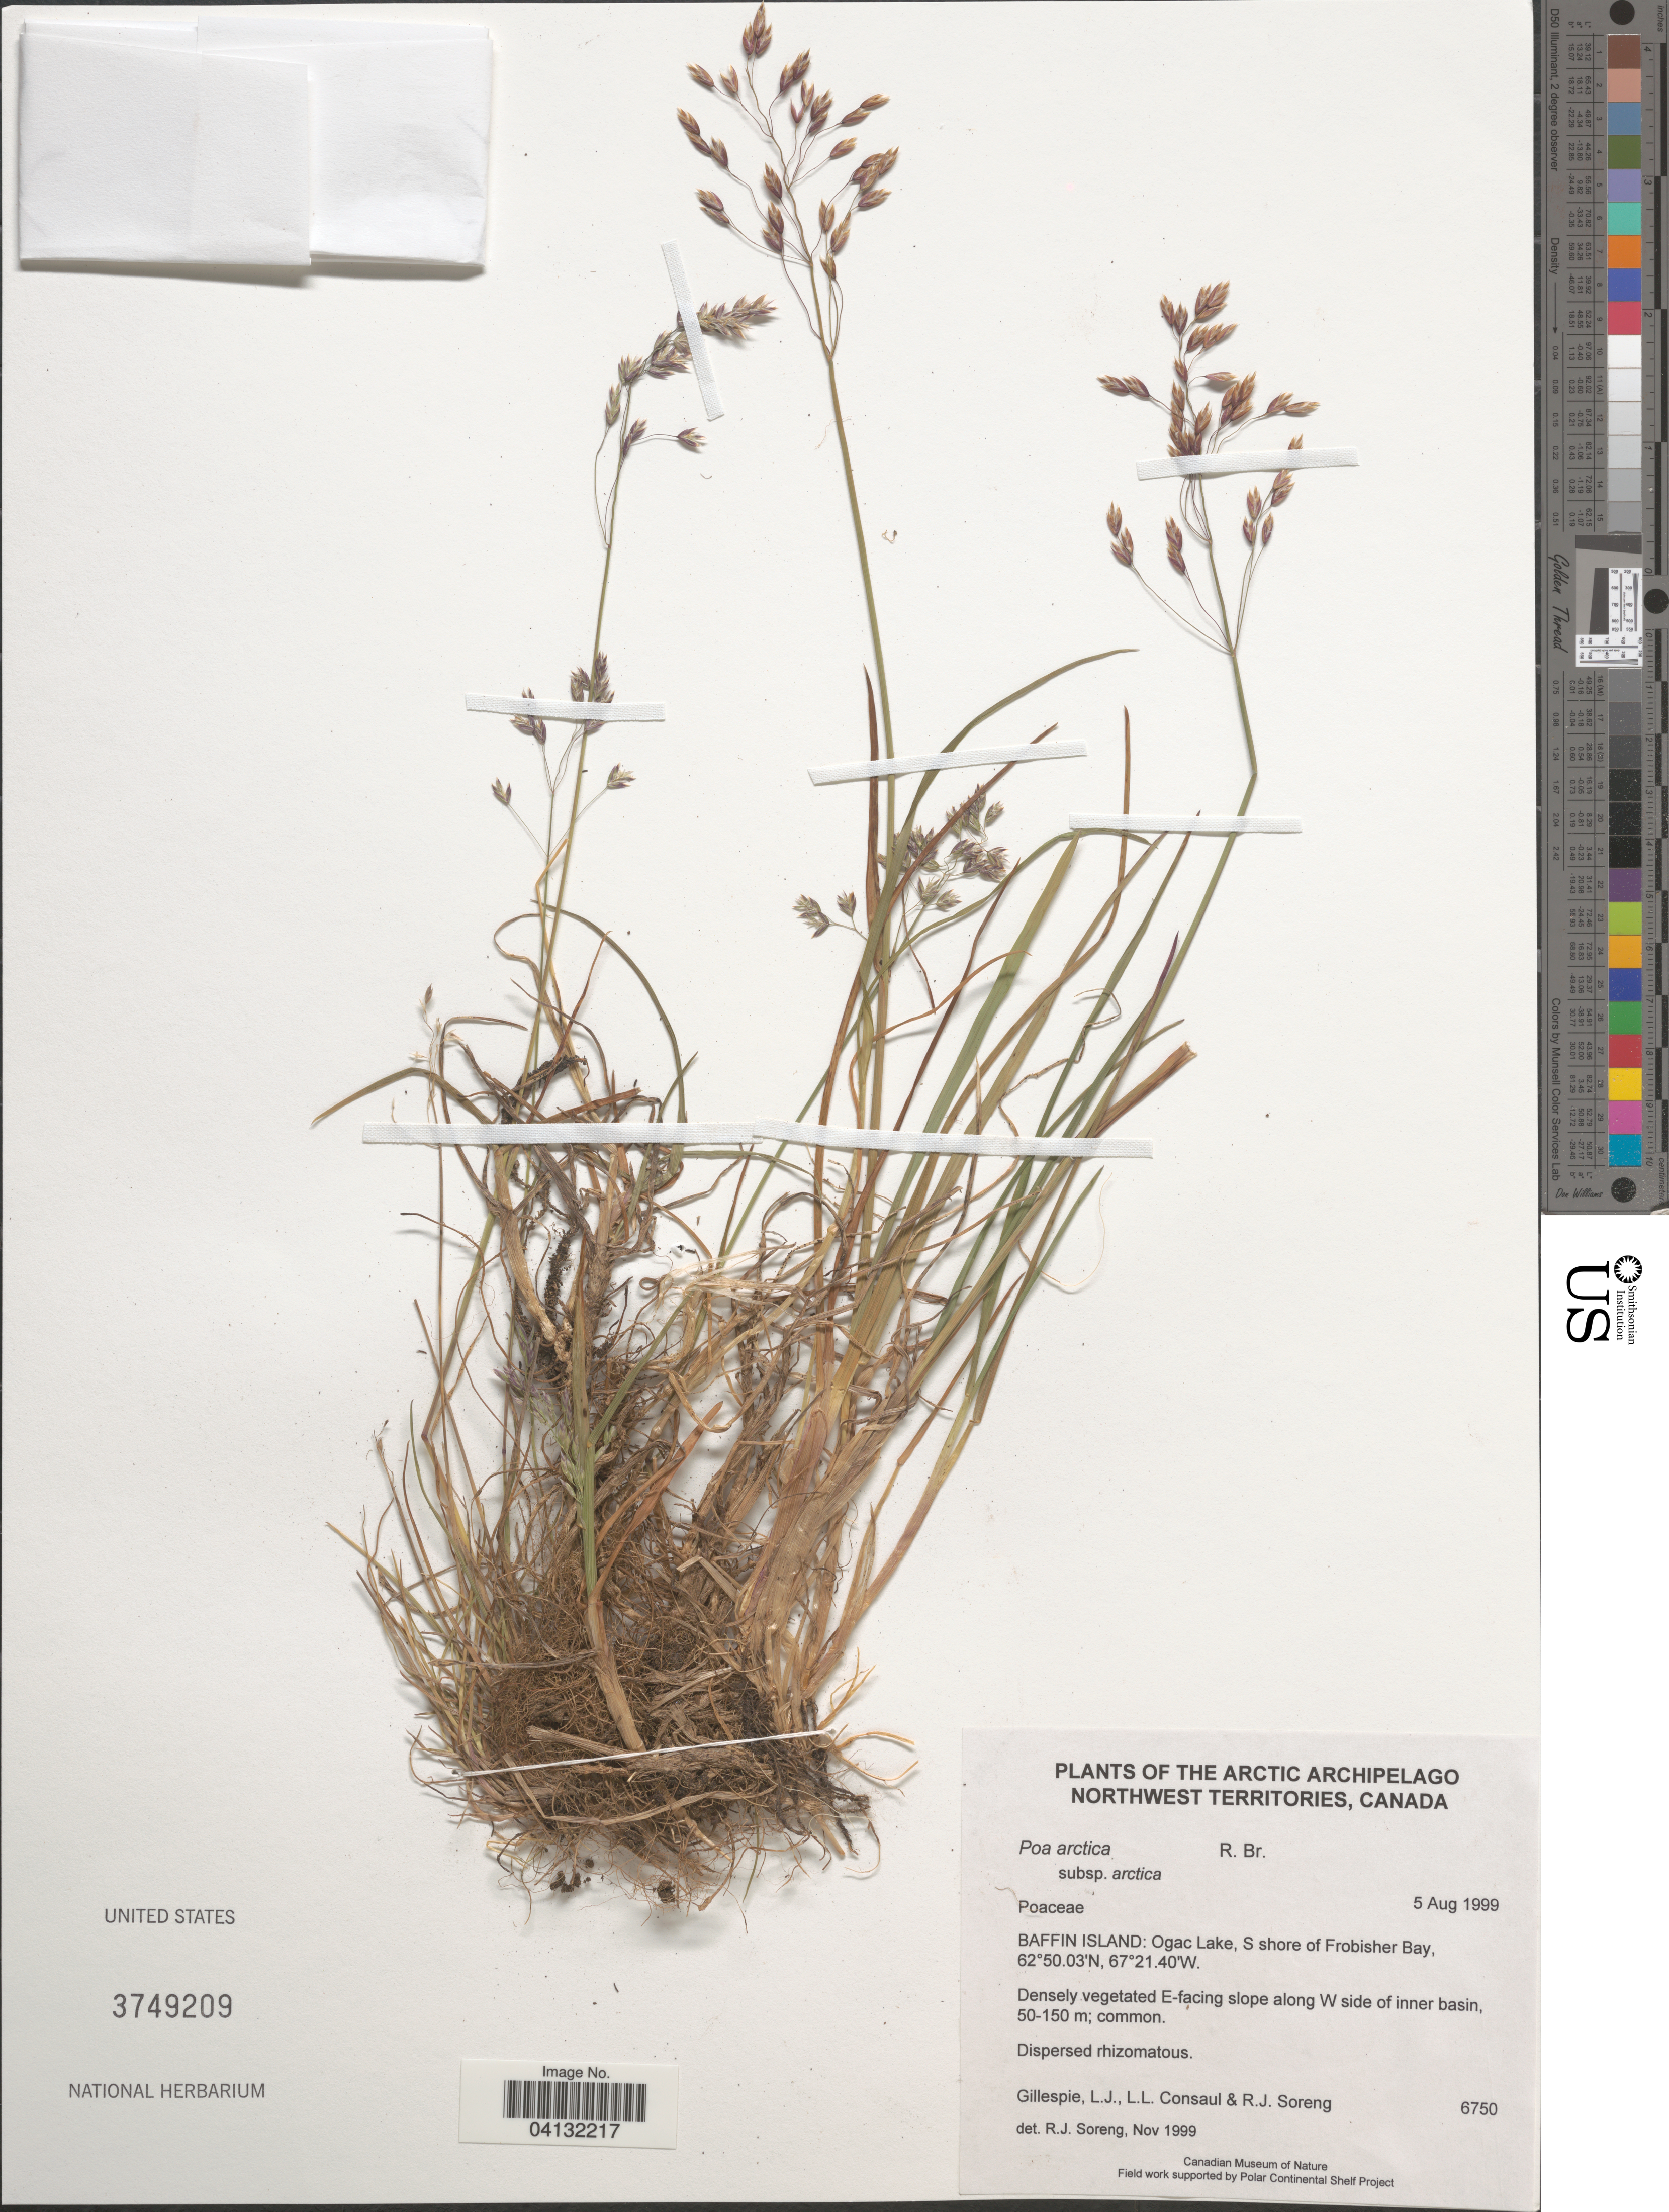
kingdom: Plantae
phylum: Tracheophyta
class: Liliopsida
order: Poales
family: Poaceae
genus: Poa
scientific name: Poa arctica subsp. arctica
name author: R. Br.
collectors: L. Gillespie, L. Consaul & R. J. Soreng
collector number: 6750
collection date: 1999-08-05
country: Canada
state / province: Northwest Territories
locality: Arctic Archipelago. Baffin Island: Ogac Lake, S shore of Frosbisher Bay. Densely vegetated E-facing slope along W side of inner basin.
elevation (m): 50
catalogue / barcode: US 3749209